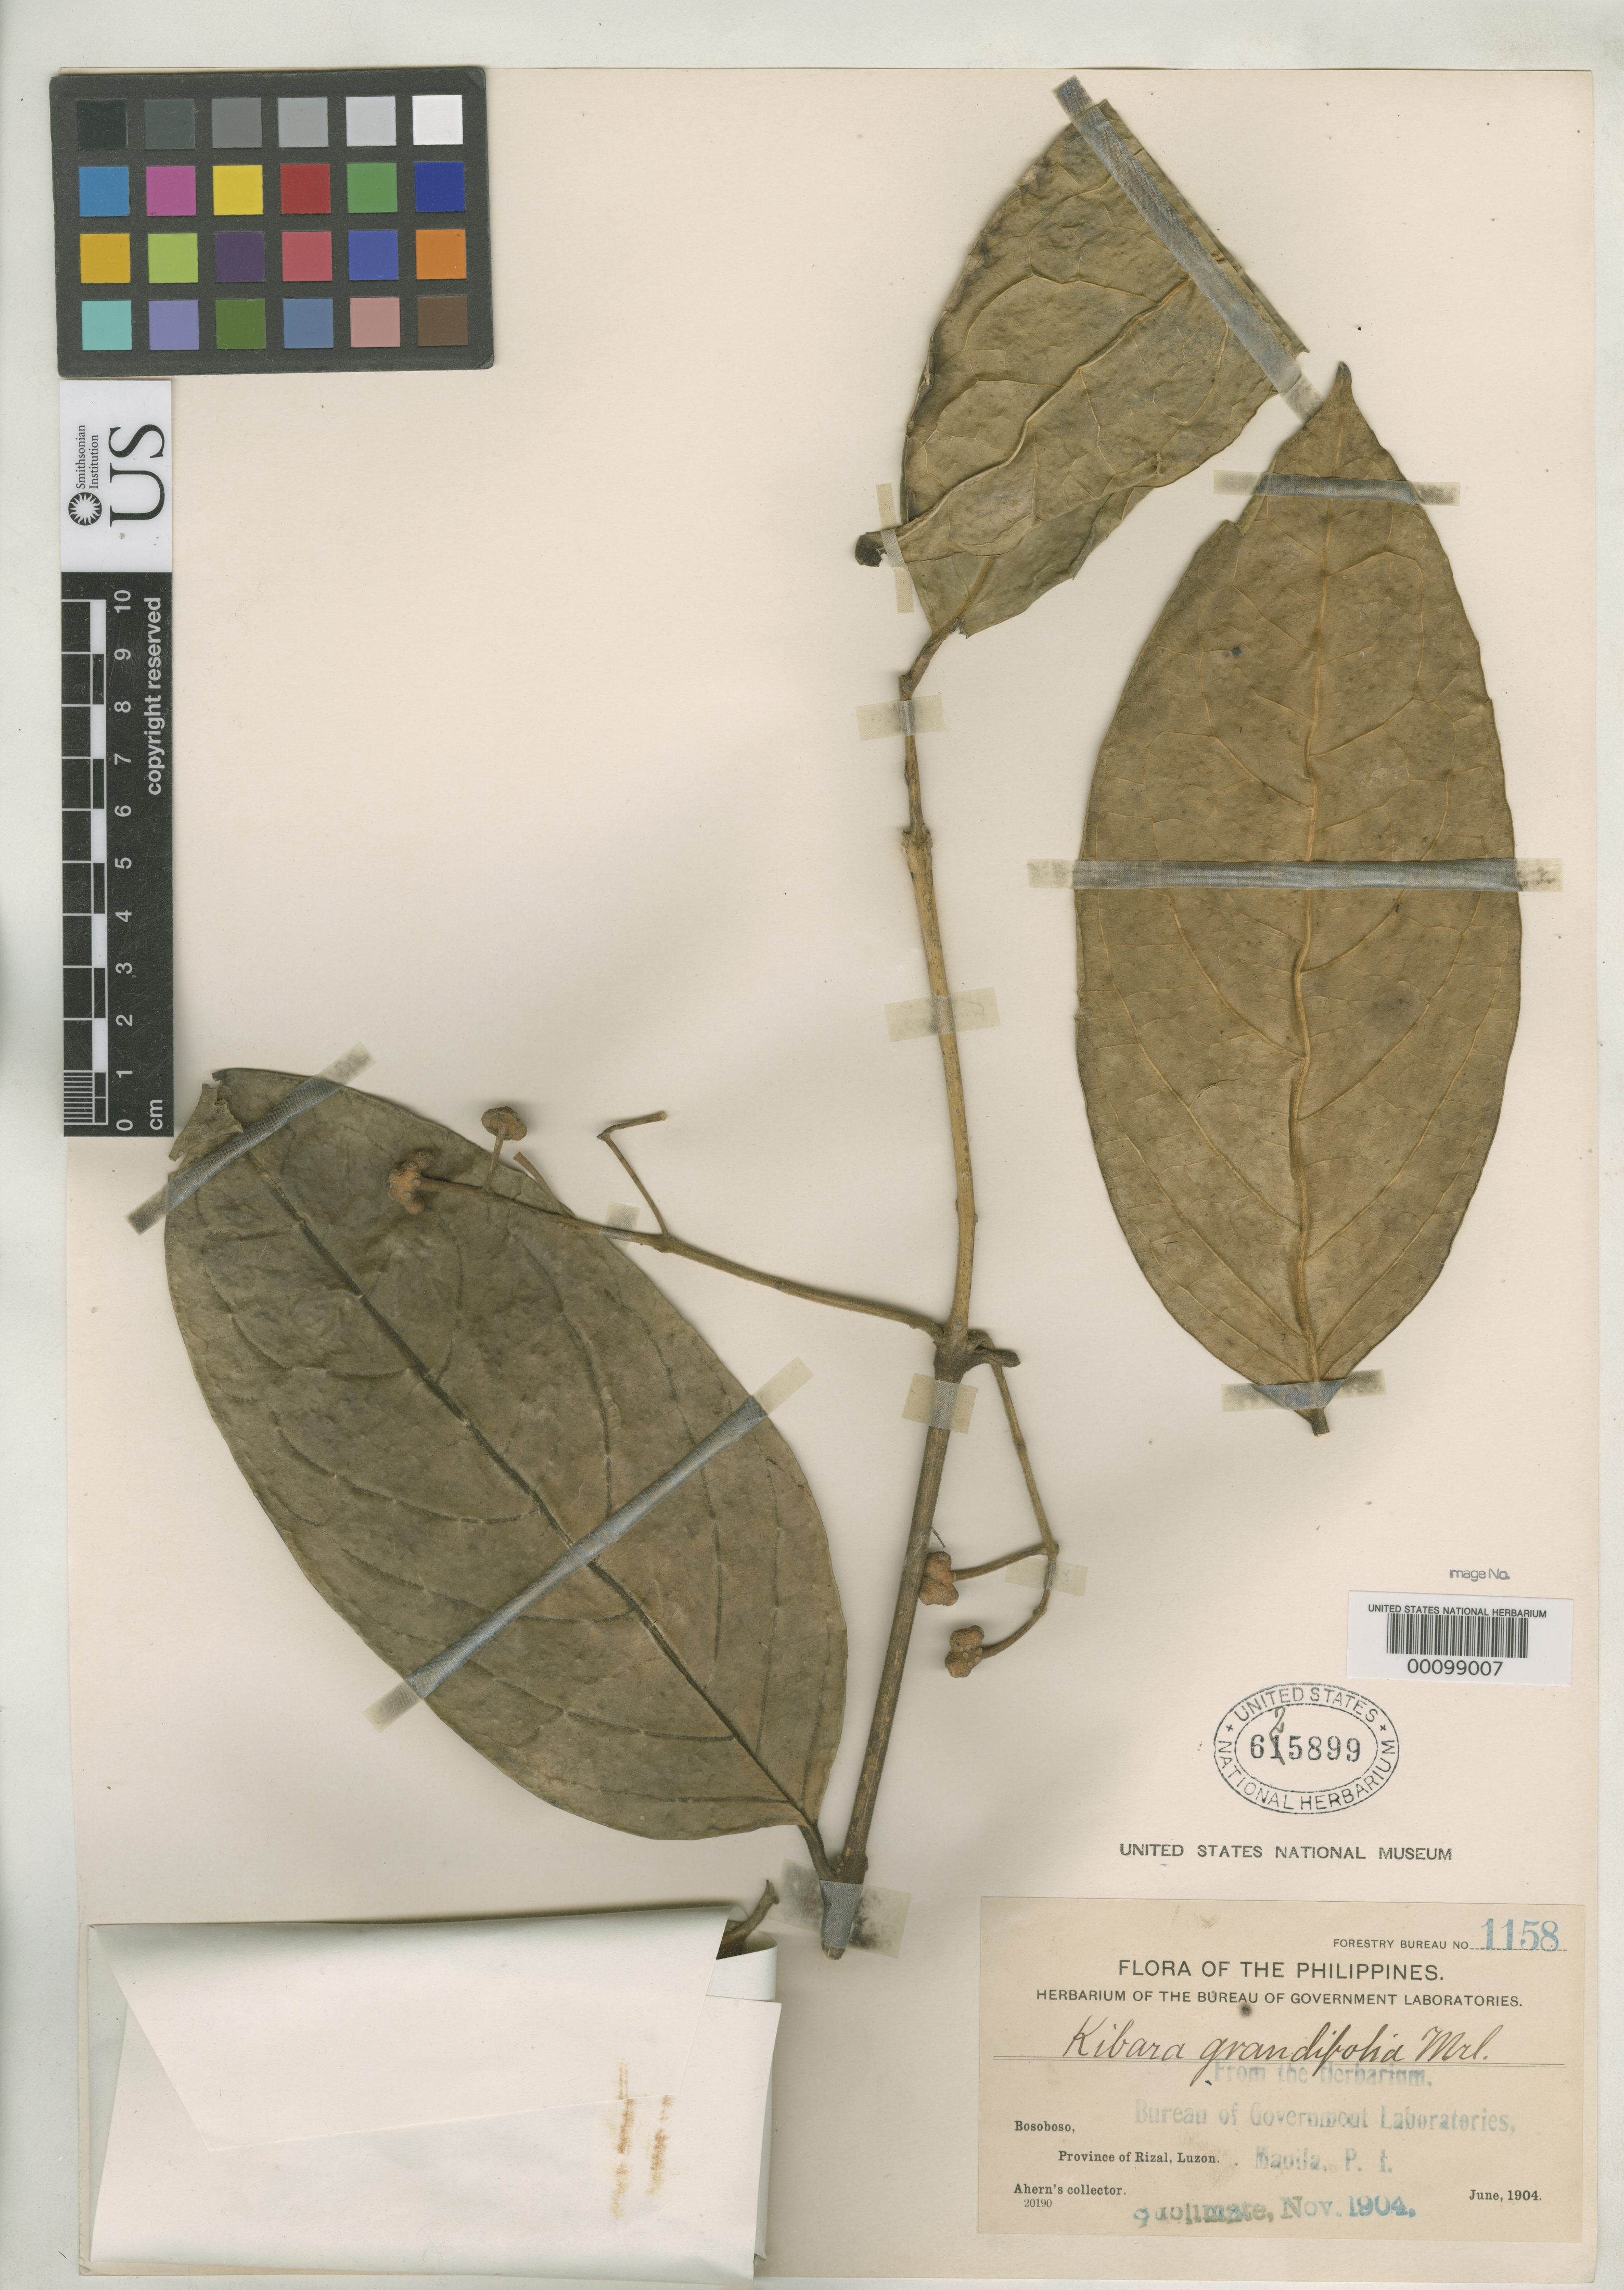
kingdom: Plantae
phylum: Tracheophyta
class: Magnoliopsida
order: Laurales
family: Monimiaceae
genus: Kibara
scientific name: Kibara grandifolia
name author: Merr.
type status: Isotype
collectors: Ahern's collector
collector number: Bur. Sci. 1158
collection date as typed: Jun 1904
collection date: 1904-06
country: Philippines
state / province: Calabarzon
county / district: Rizal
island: Luzon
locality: Bosoboso.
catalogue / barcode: US 625899